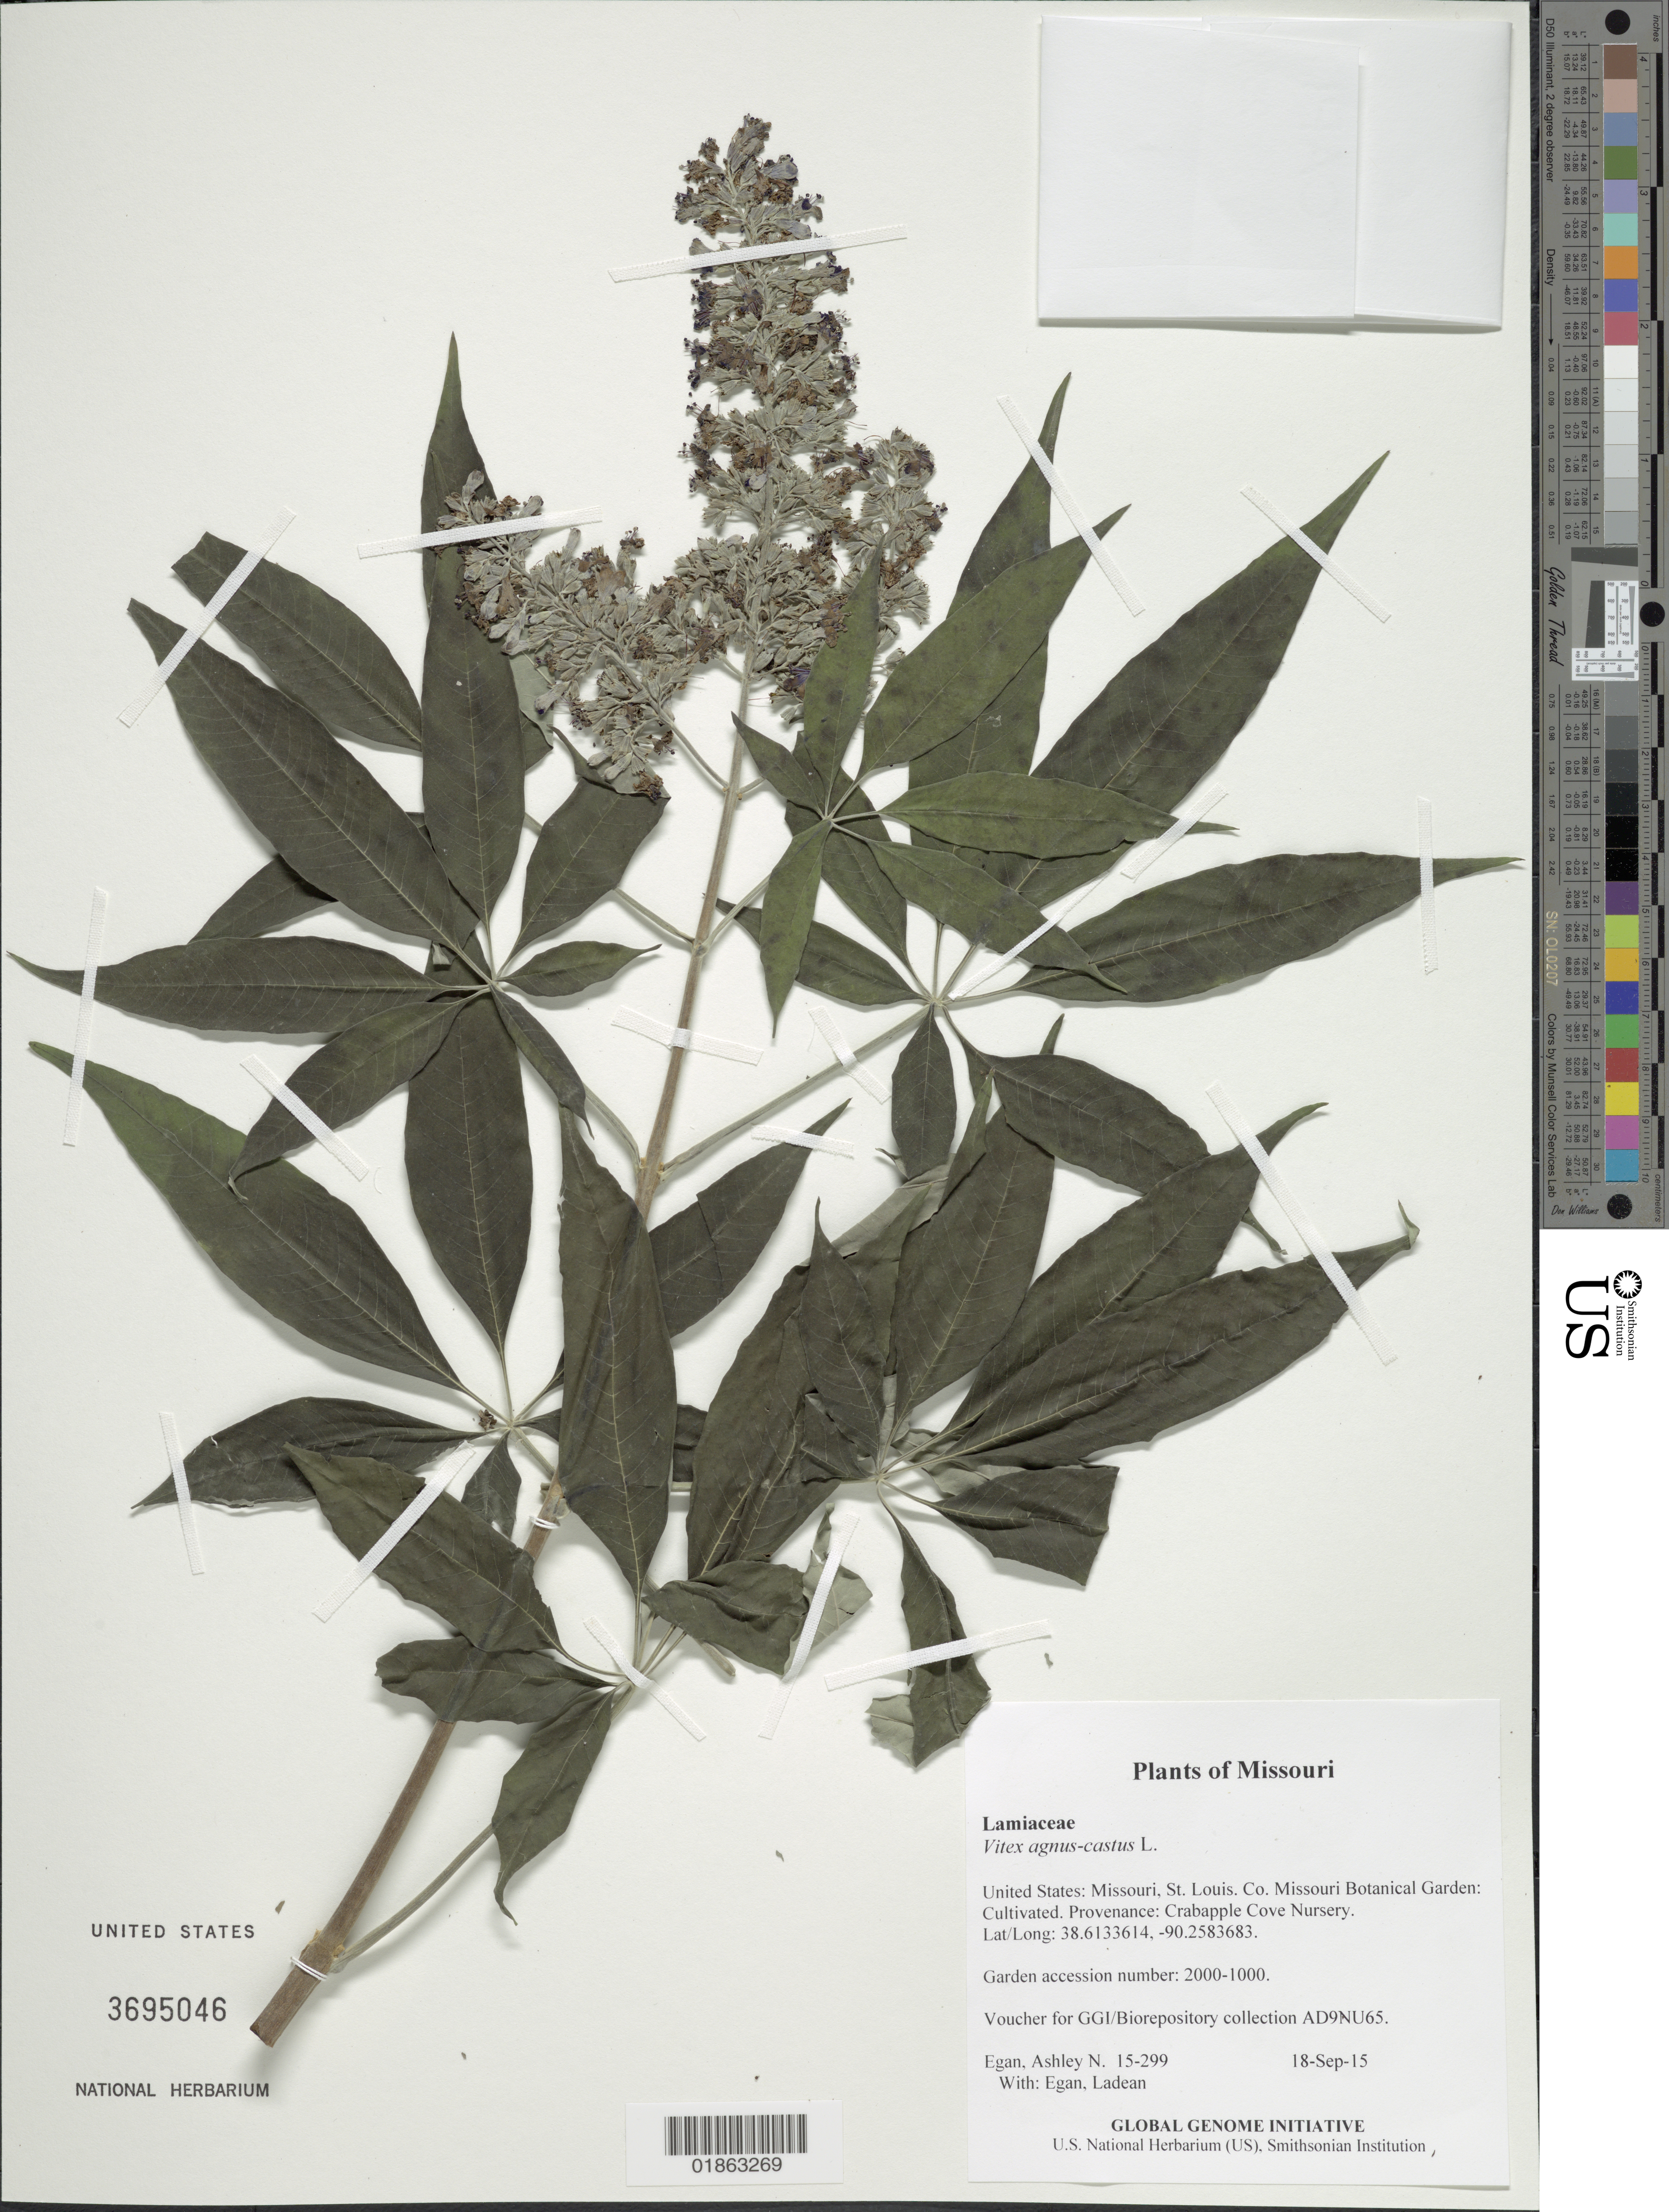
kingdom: Plantae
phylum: Tracheophyta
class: Magnoliopsida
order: Lamiales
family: Lamiaceae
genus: Vitex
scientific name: Vitex agnus-castus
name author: L.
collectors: A. N. Egan & L. Egan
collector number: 15-299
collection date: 2015-09-18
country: United States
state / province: Missouri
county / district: St. Louis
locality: Missouri Botanical Garden: Cultivated. Provenance: Crabapple Cove Nursery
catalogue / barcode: US 3695046